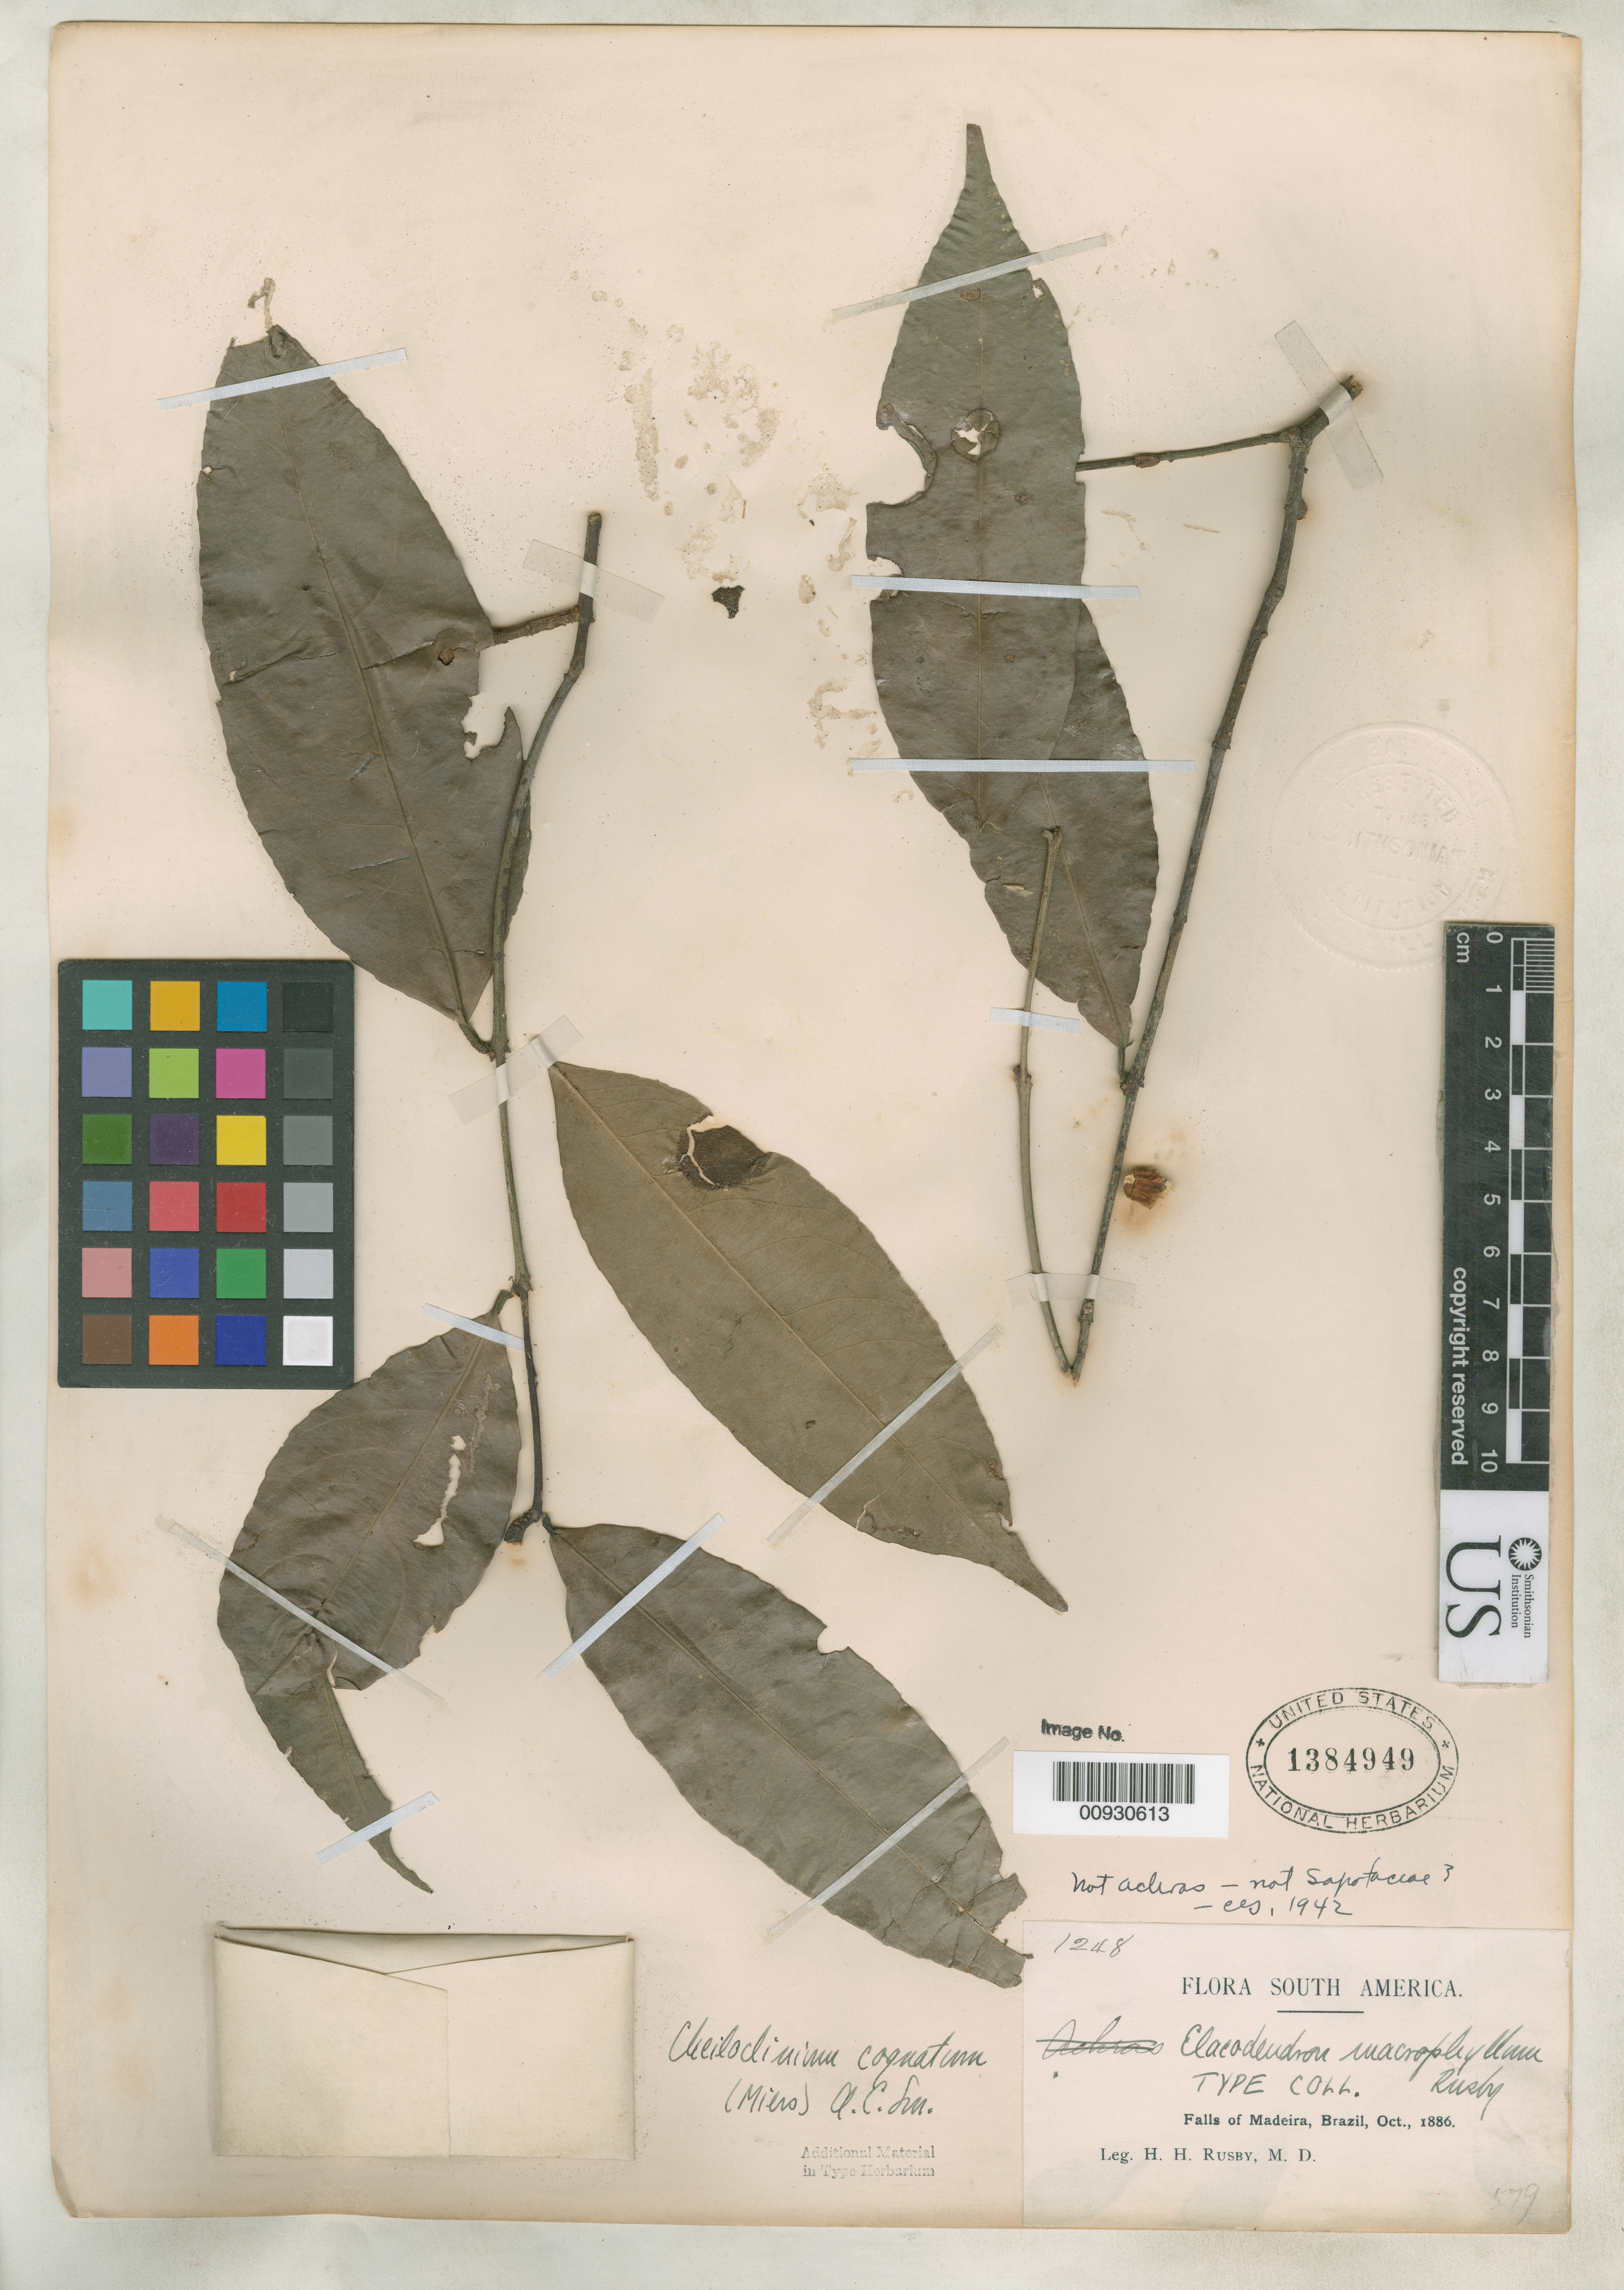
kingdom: Plantae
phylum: Tracheophyta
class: Magnoliopsida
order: Celastrales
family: Celastraceae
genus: Elaeodendron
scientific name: Elaeodendron macrophyllum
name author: Rusby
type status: Isotype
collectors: H. H. Rusby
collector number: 1248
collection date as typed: Oct 1886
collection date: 1886-10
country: Brazil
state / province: Rondônia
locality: Falls of Madeira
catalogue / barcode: US 1384949